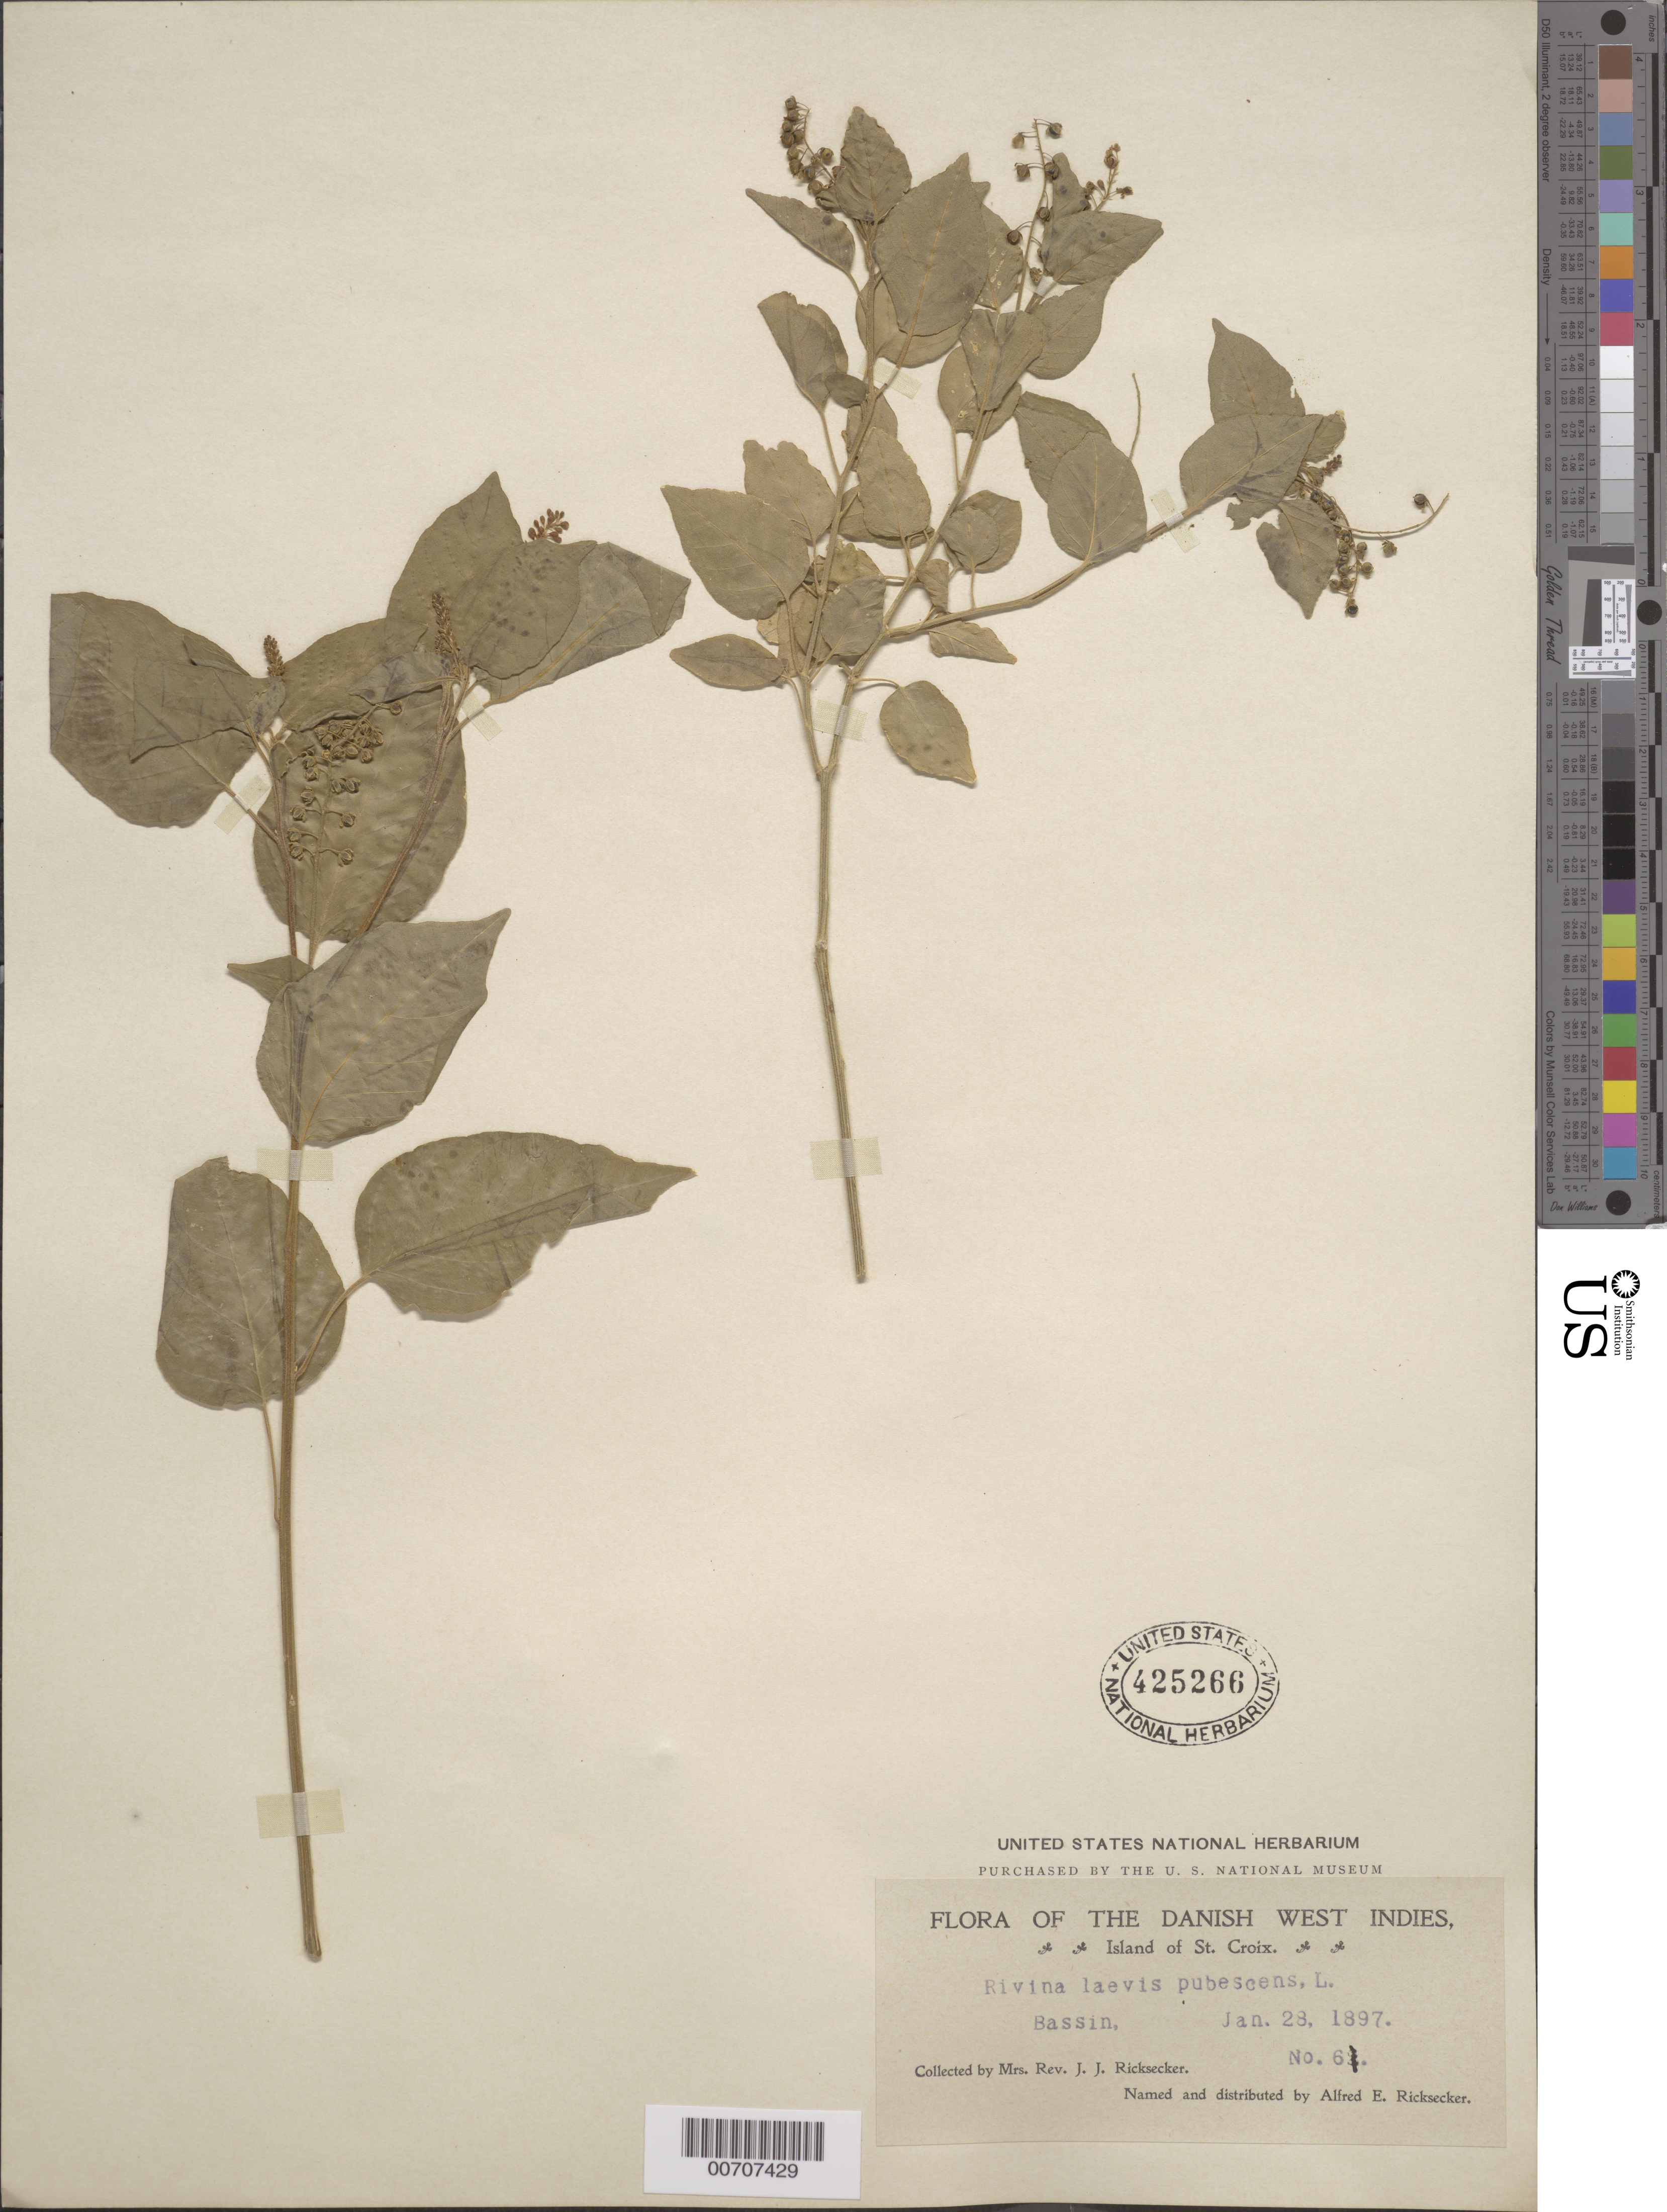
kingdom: Plantae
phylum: Tracheophyta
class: Magnoliopsida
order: Caryophyllales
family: Phytolaccaceae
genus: Rivina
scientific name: Rivina laevis var. pubescens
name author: L.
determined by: Ricksecker, A. E.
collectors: Mrs. J. J. Ricksecker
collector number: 61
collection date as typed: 28 Jan 1897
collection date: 1897-01-28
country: U.S. Virgin Islands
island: St. Croix Island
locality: Bassin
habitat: Bassin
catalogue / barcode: US 425266